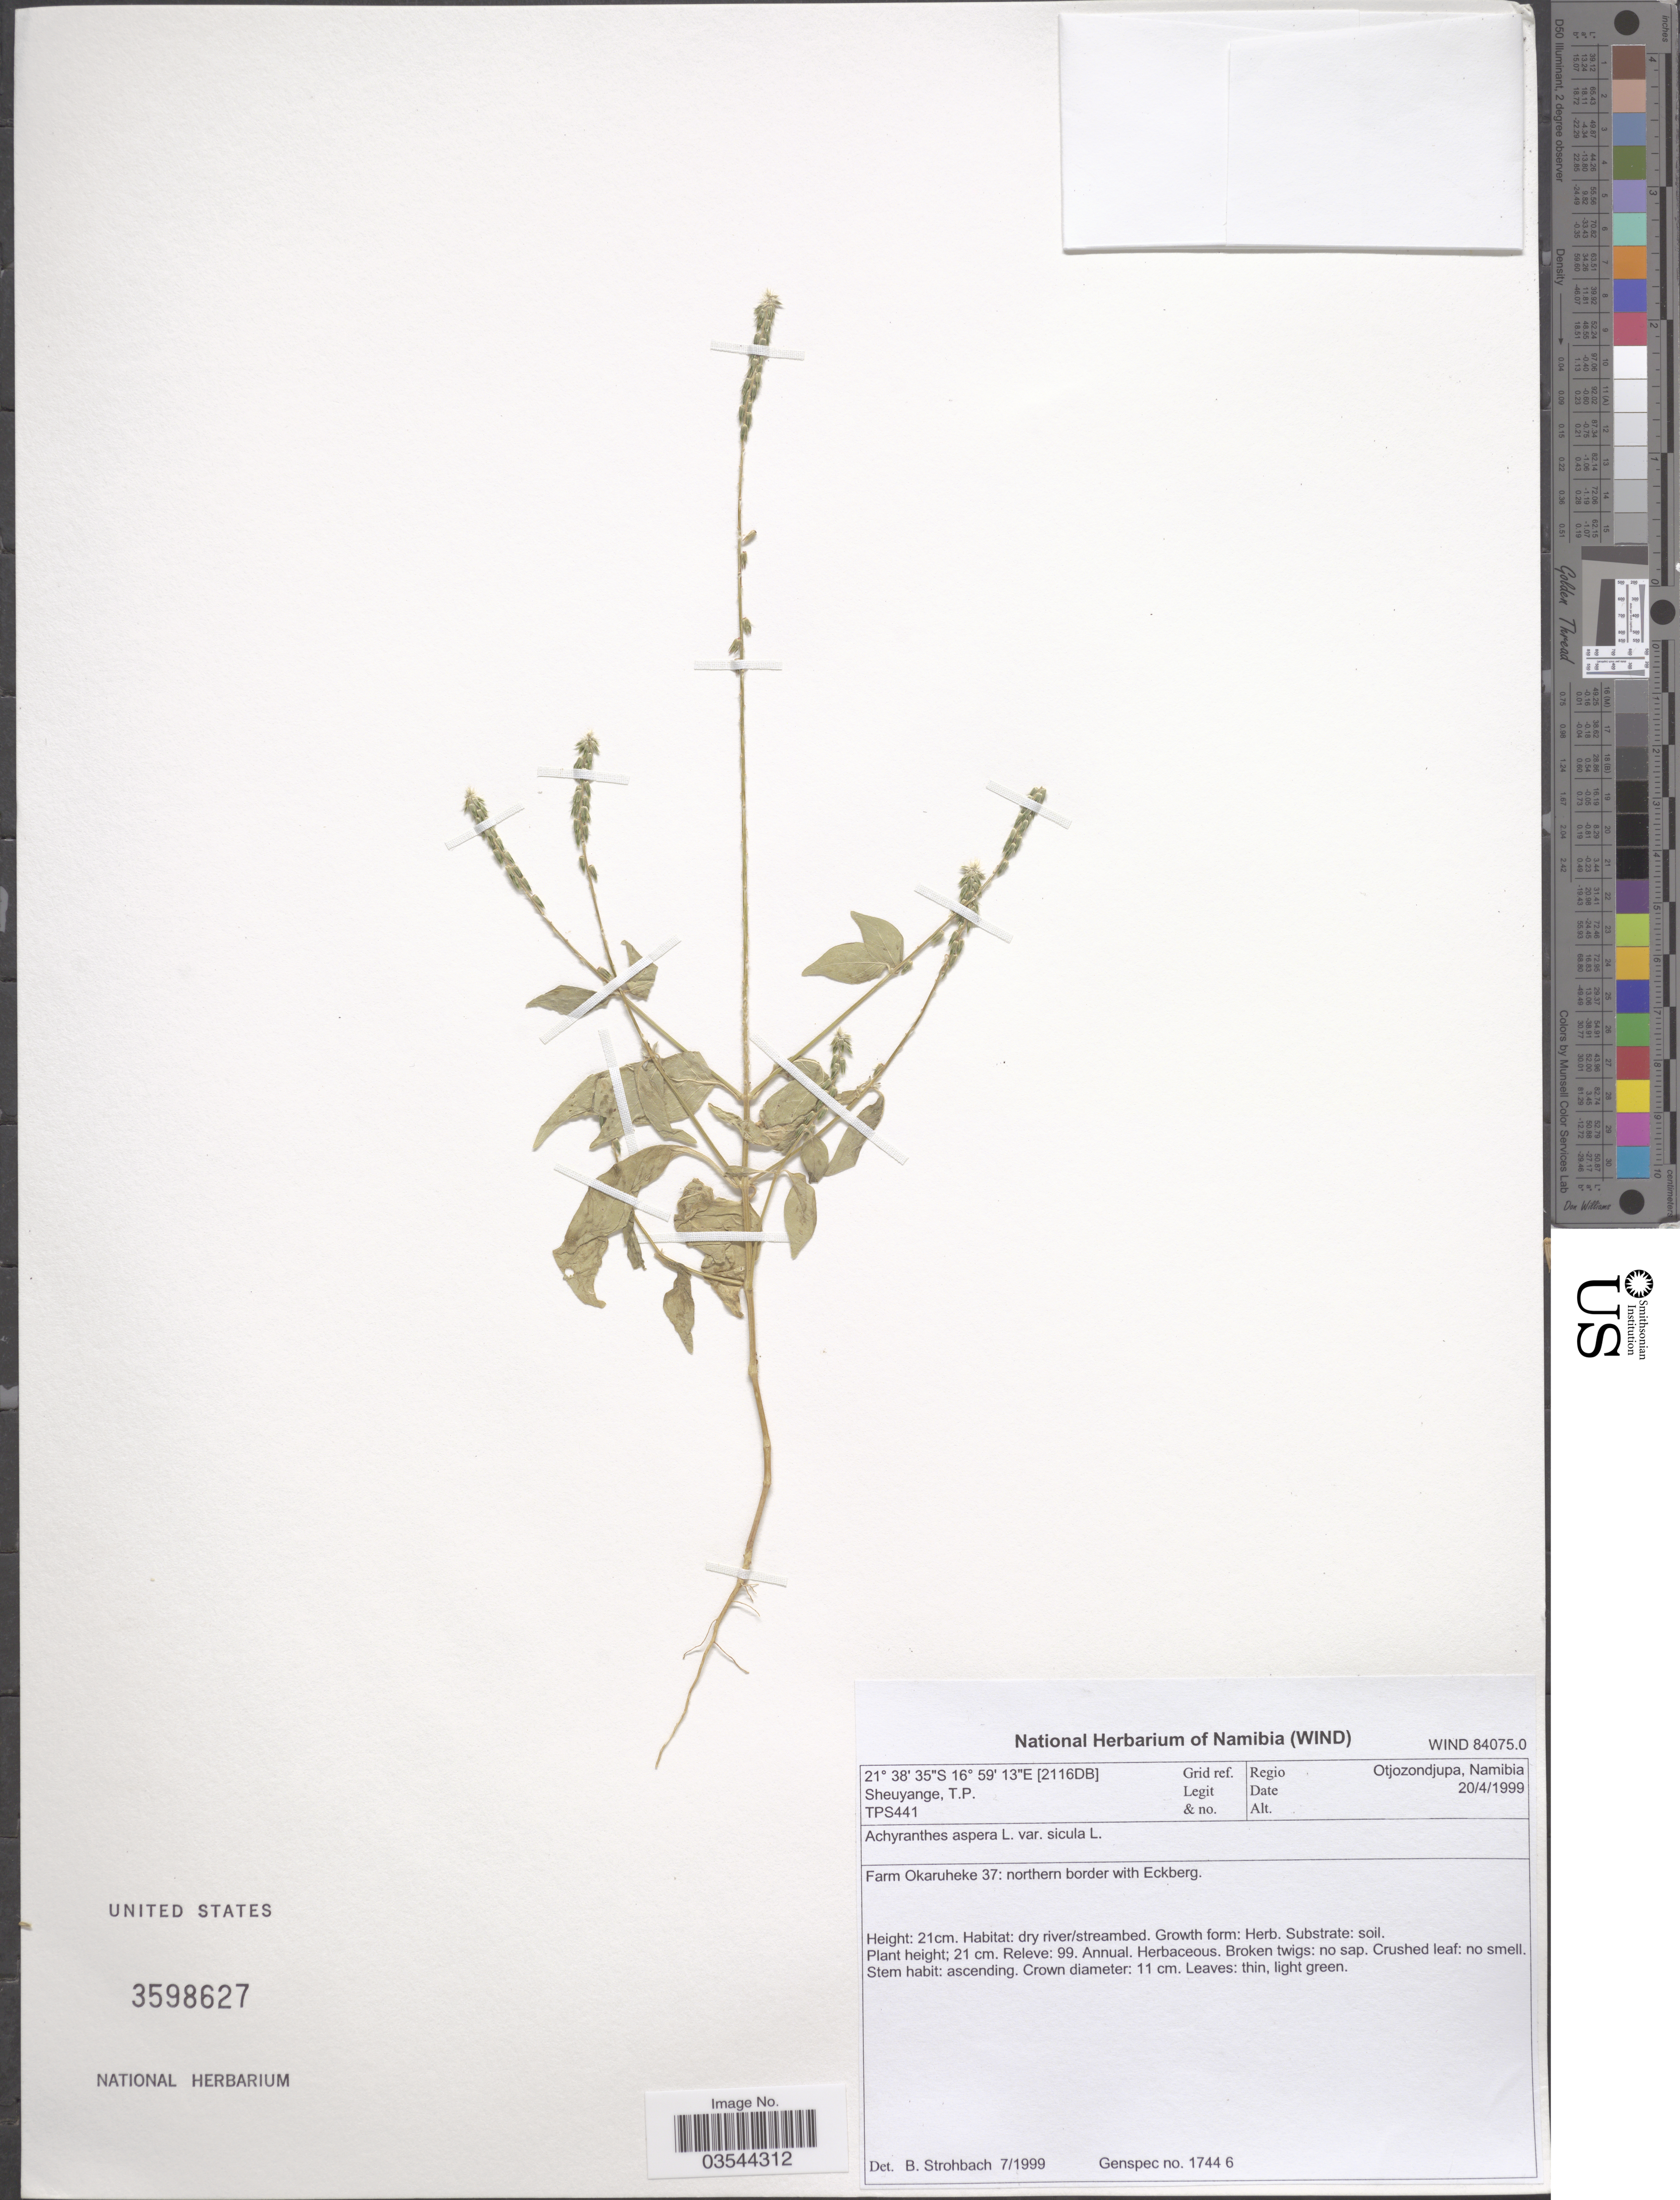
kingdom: Plantae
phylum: Tracheophyta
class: Magnoliopsida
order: Caryophyllales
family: Amaranthaceae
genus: Achyranthes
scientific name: Achyranthes aspera var. sicula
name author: L.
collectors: T. Sheuyange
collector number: TPS441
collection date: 1999-04-20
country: Namibia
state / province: Otjozondjupa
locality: Regio Otjozondjupa. Grid ref. [2116DB]. Farm Okaruheke 37: northern border with Eckberg.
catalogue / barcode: US 3598627